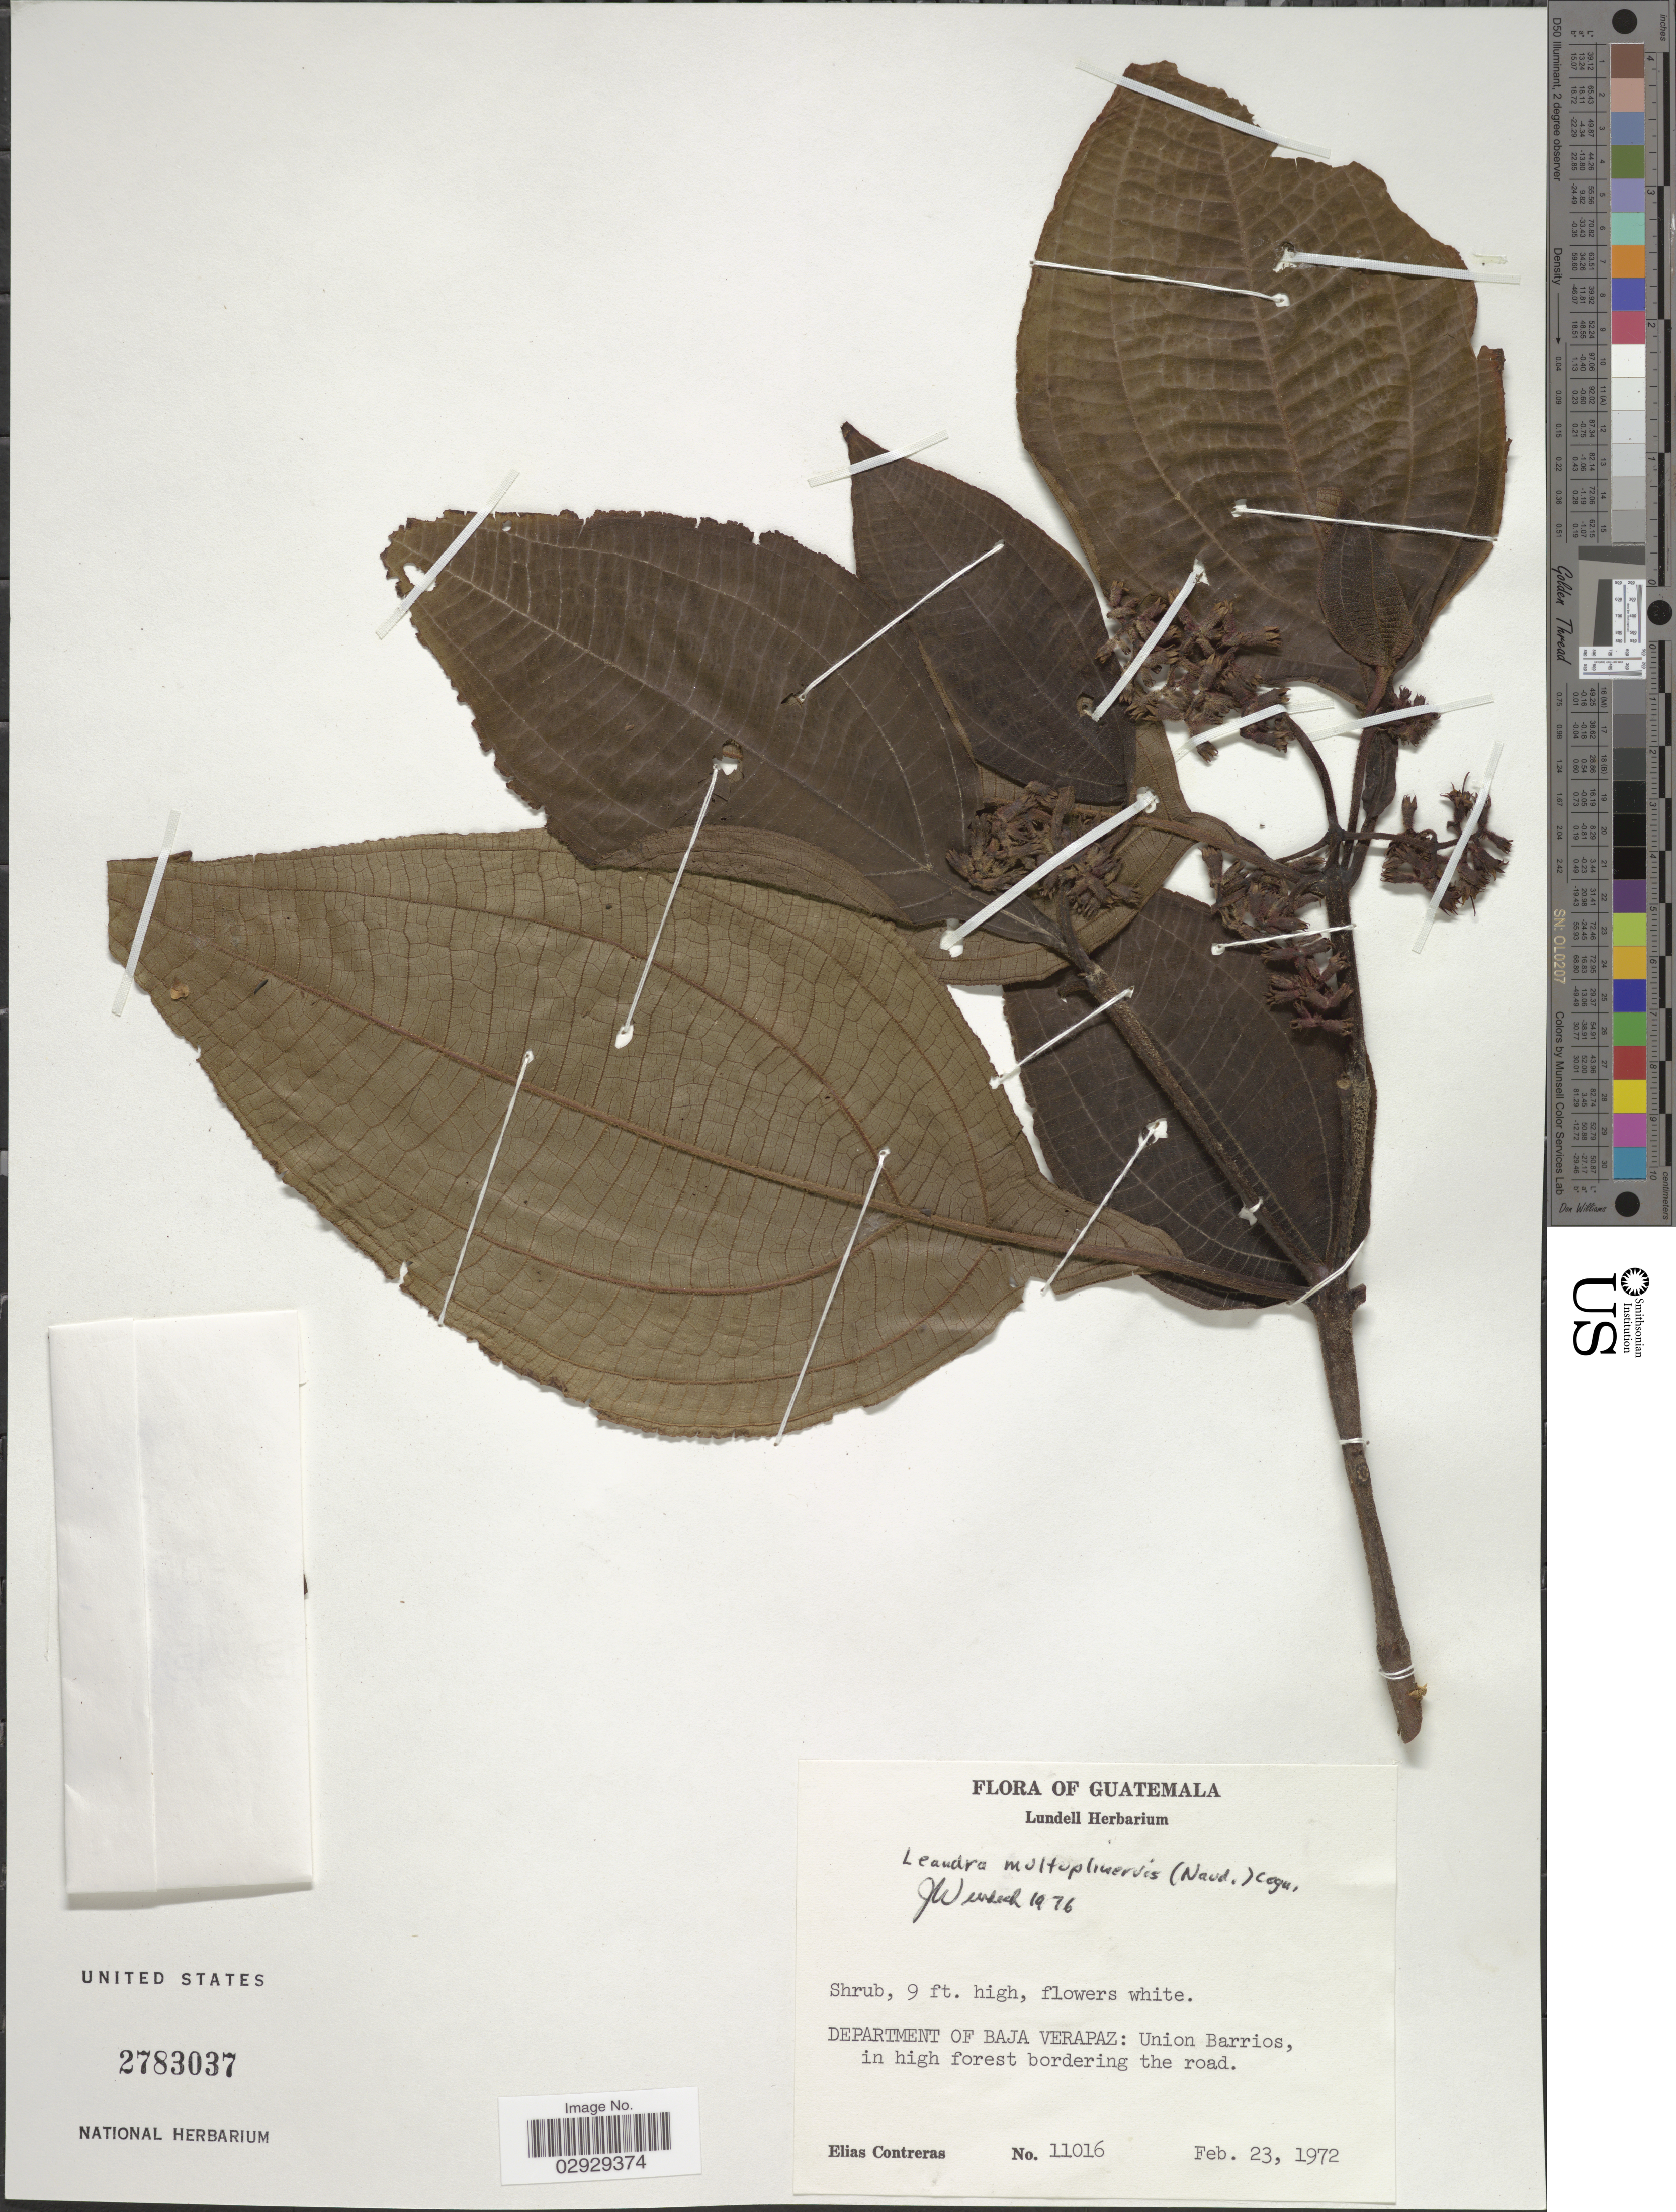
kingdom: Plantae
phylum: Tracheophyta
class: Magnoliopsida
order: Myrtales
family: Melastomataceae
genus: Leandra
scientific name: Leandra multiplinervis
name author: (Naudin) Cogn.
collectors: E. Contreras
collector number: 11016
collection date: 1972-02-23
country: Guatemala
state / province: Baja Verapaz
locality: Department of Baja Verapaz: Union Barrios, in high forest bordering the road.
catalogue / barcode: US 2783037